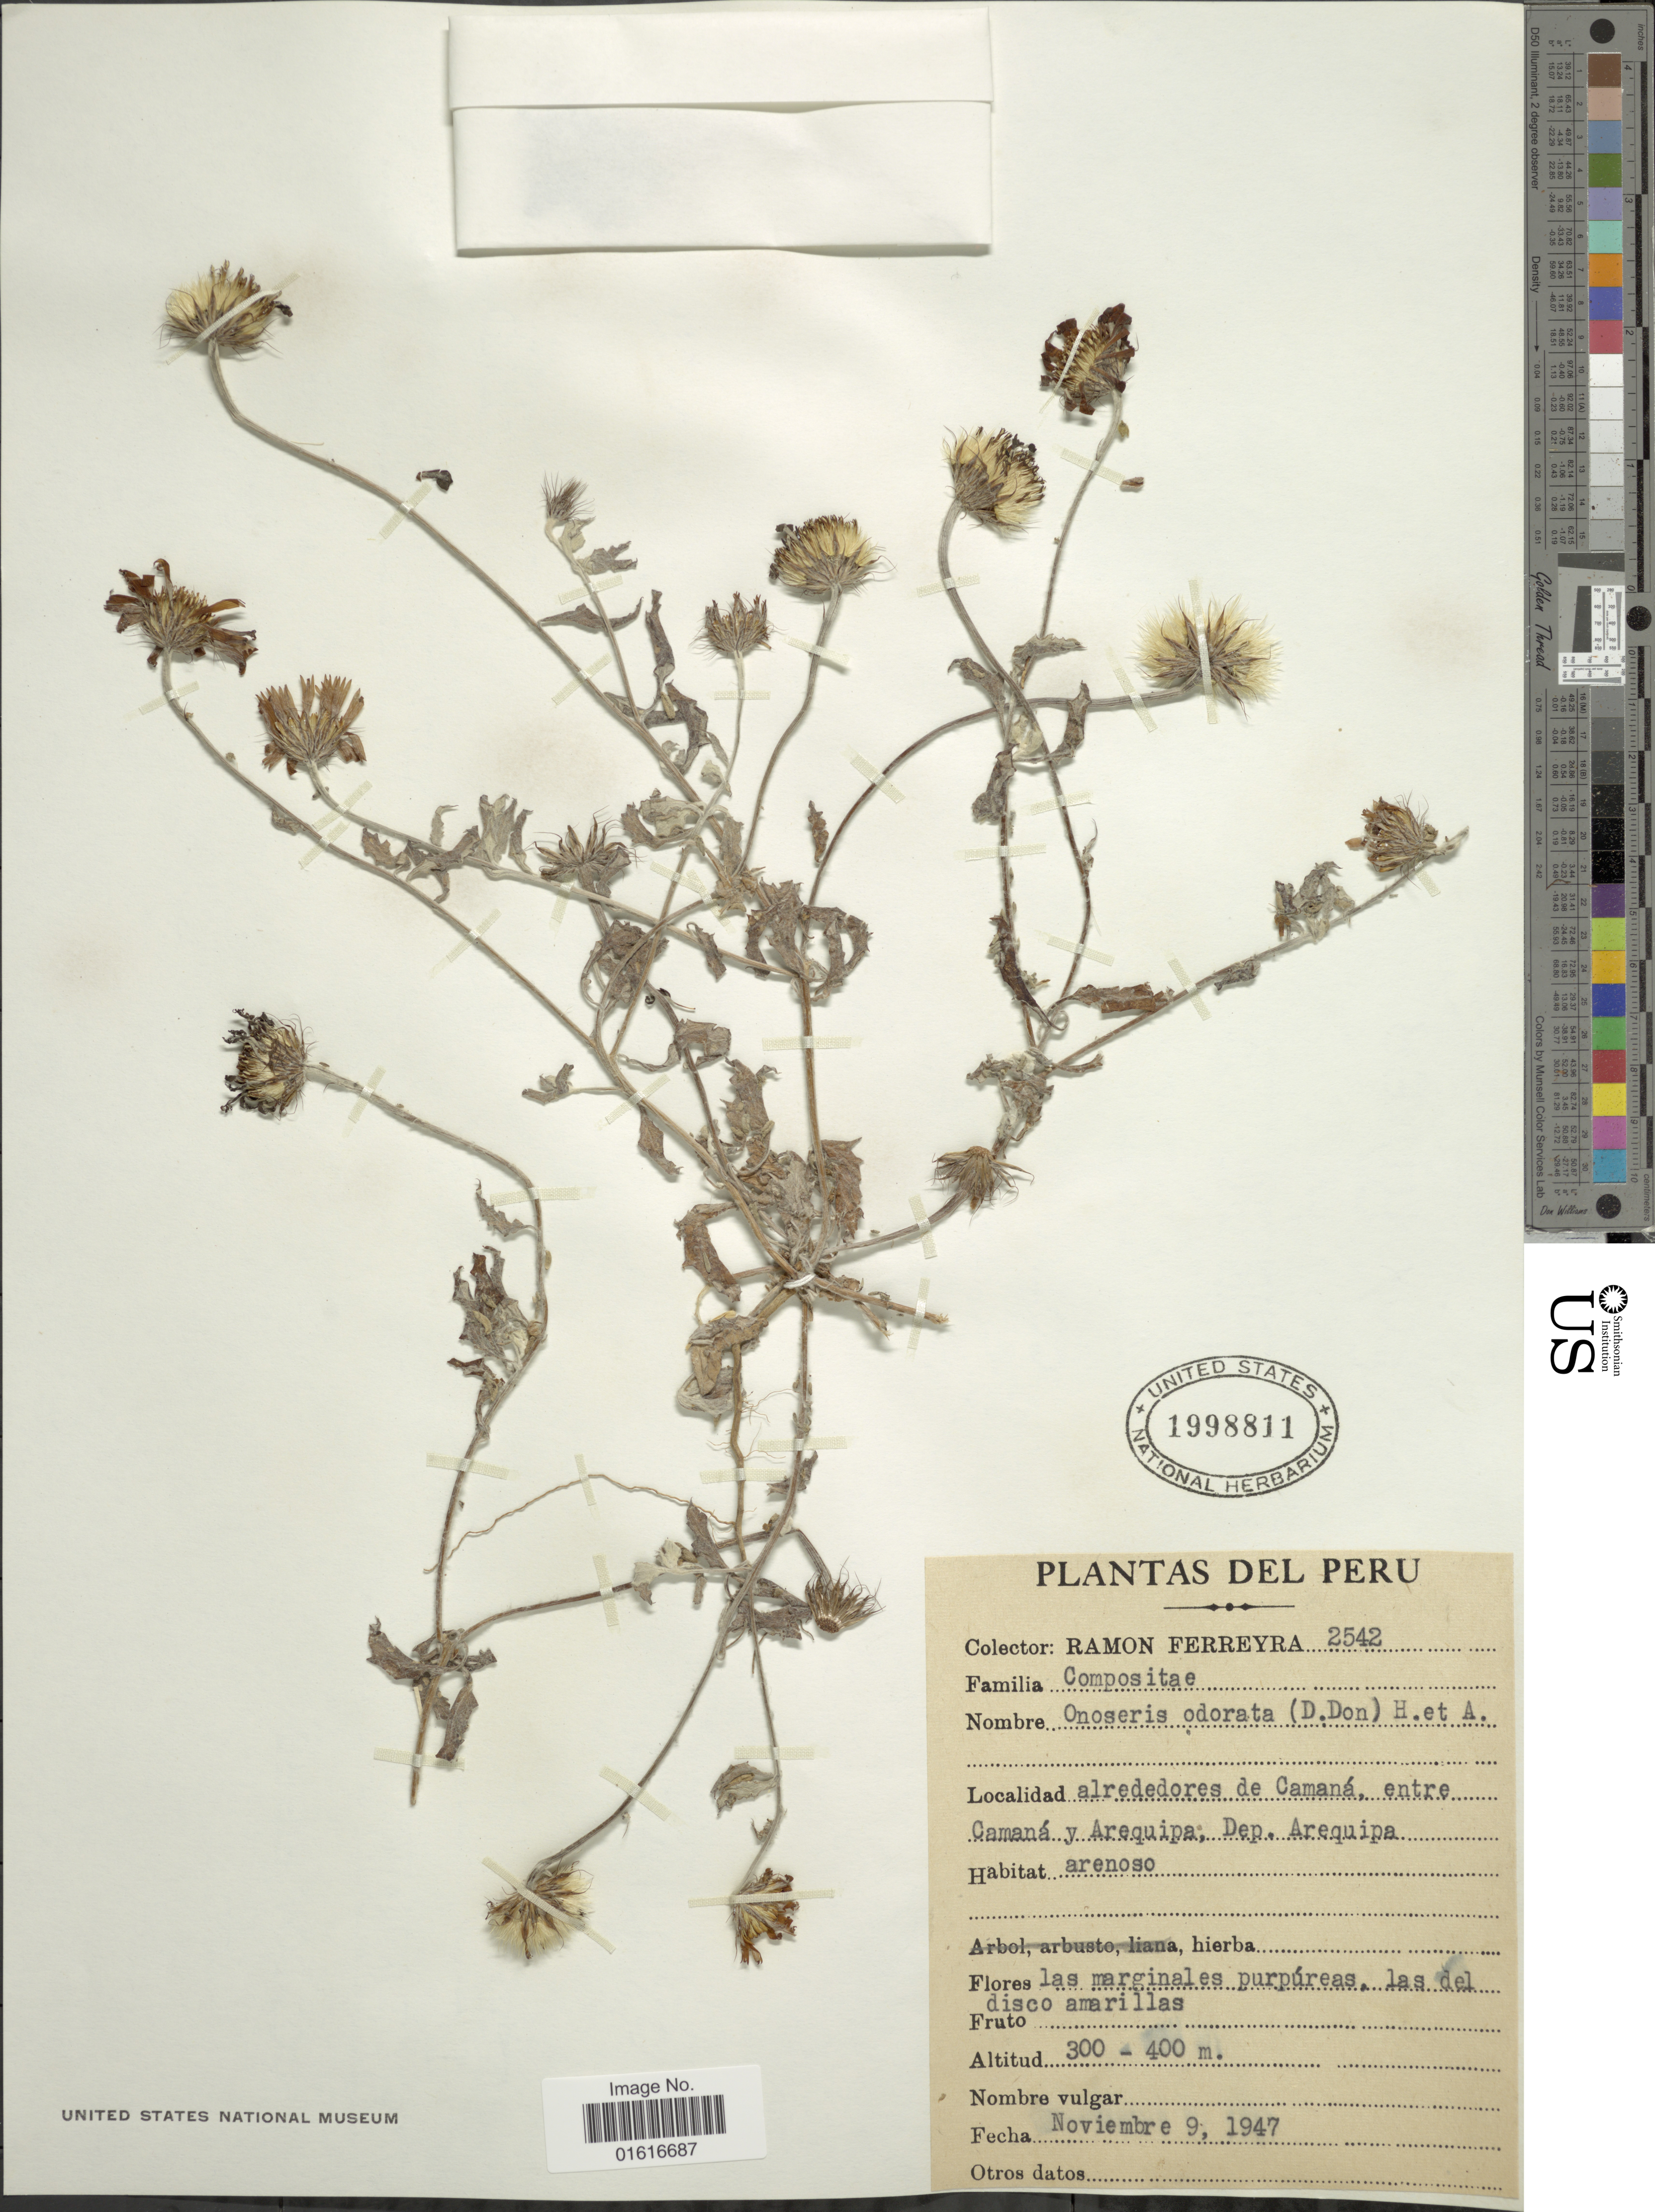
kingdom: Plantae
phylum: Tracheophyta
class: Magnoliopsida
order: Asterales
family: Asteraceae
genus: Onoseris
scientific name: Onoseris odorata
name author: (D. Don) Hook. & Arn.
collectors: R. A. Ferreyra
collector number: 2542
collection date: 1947-11-09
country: Peru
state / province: Arequipa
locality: Alrededores de Camana, entre Camana y Arequipa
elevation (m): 300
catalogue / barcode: US 1998811